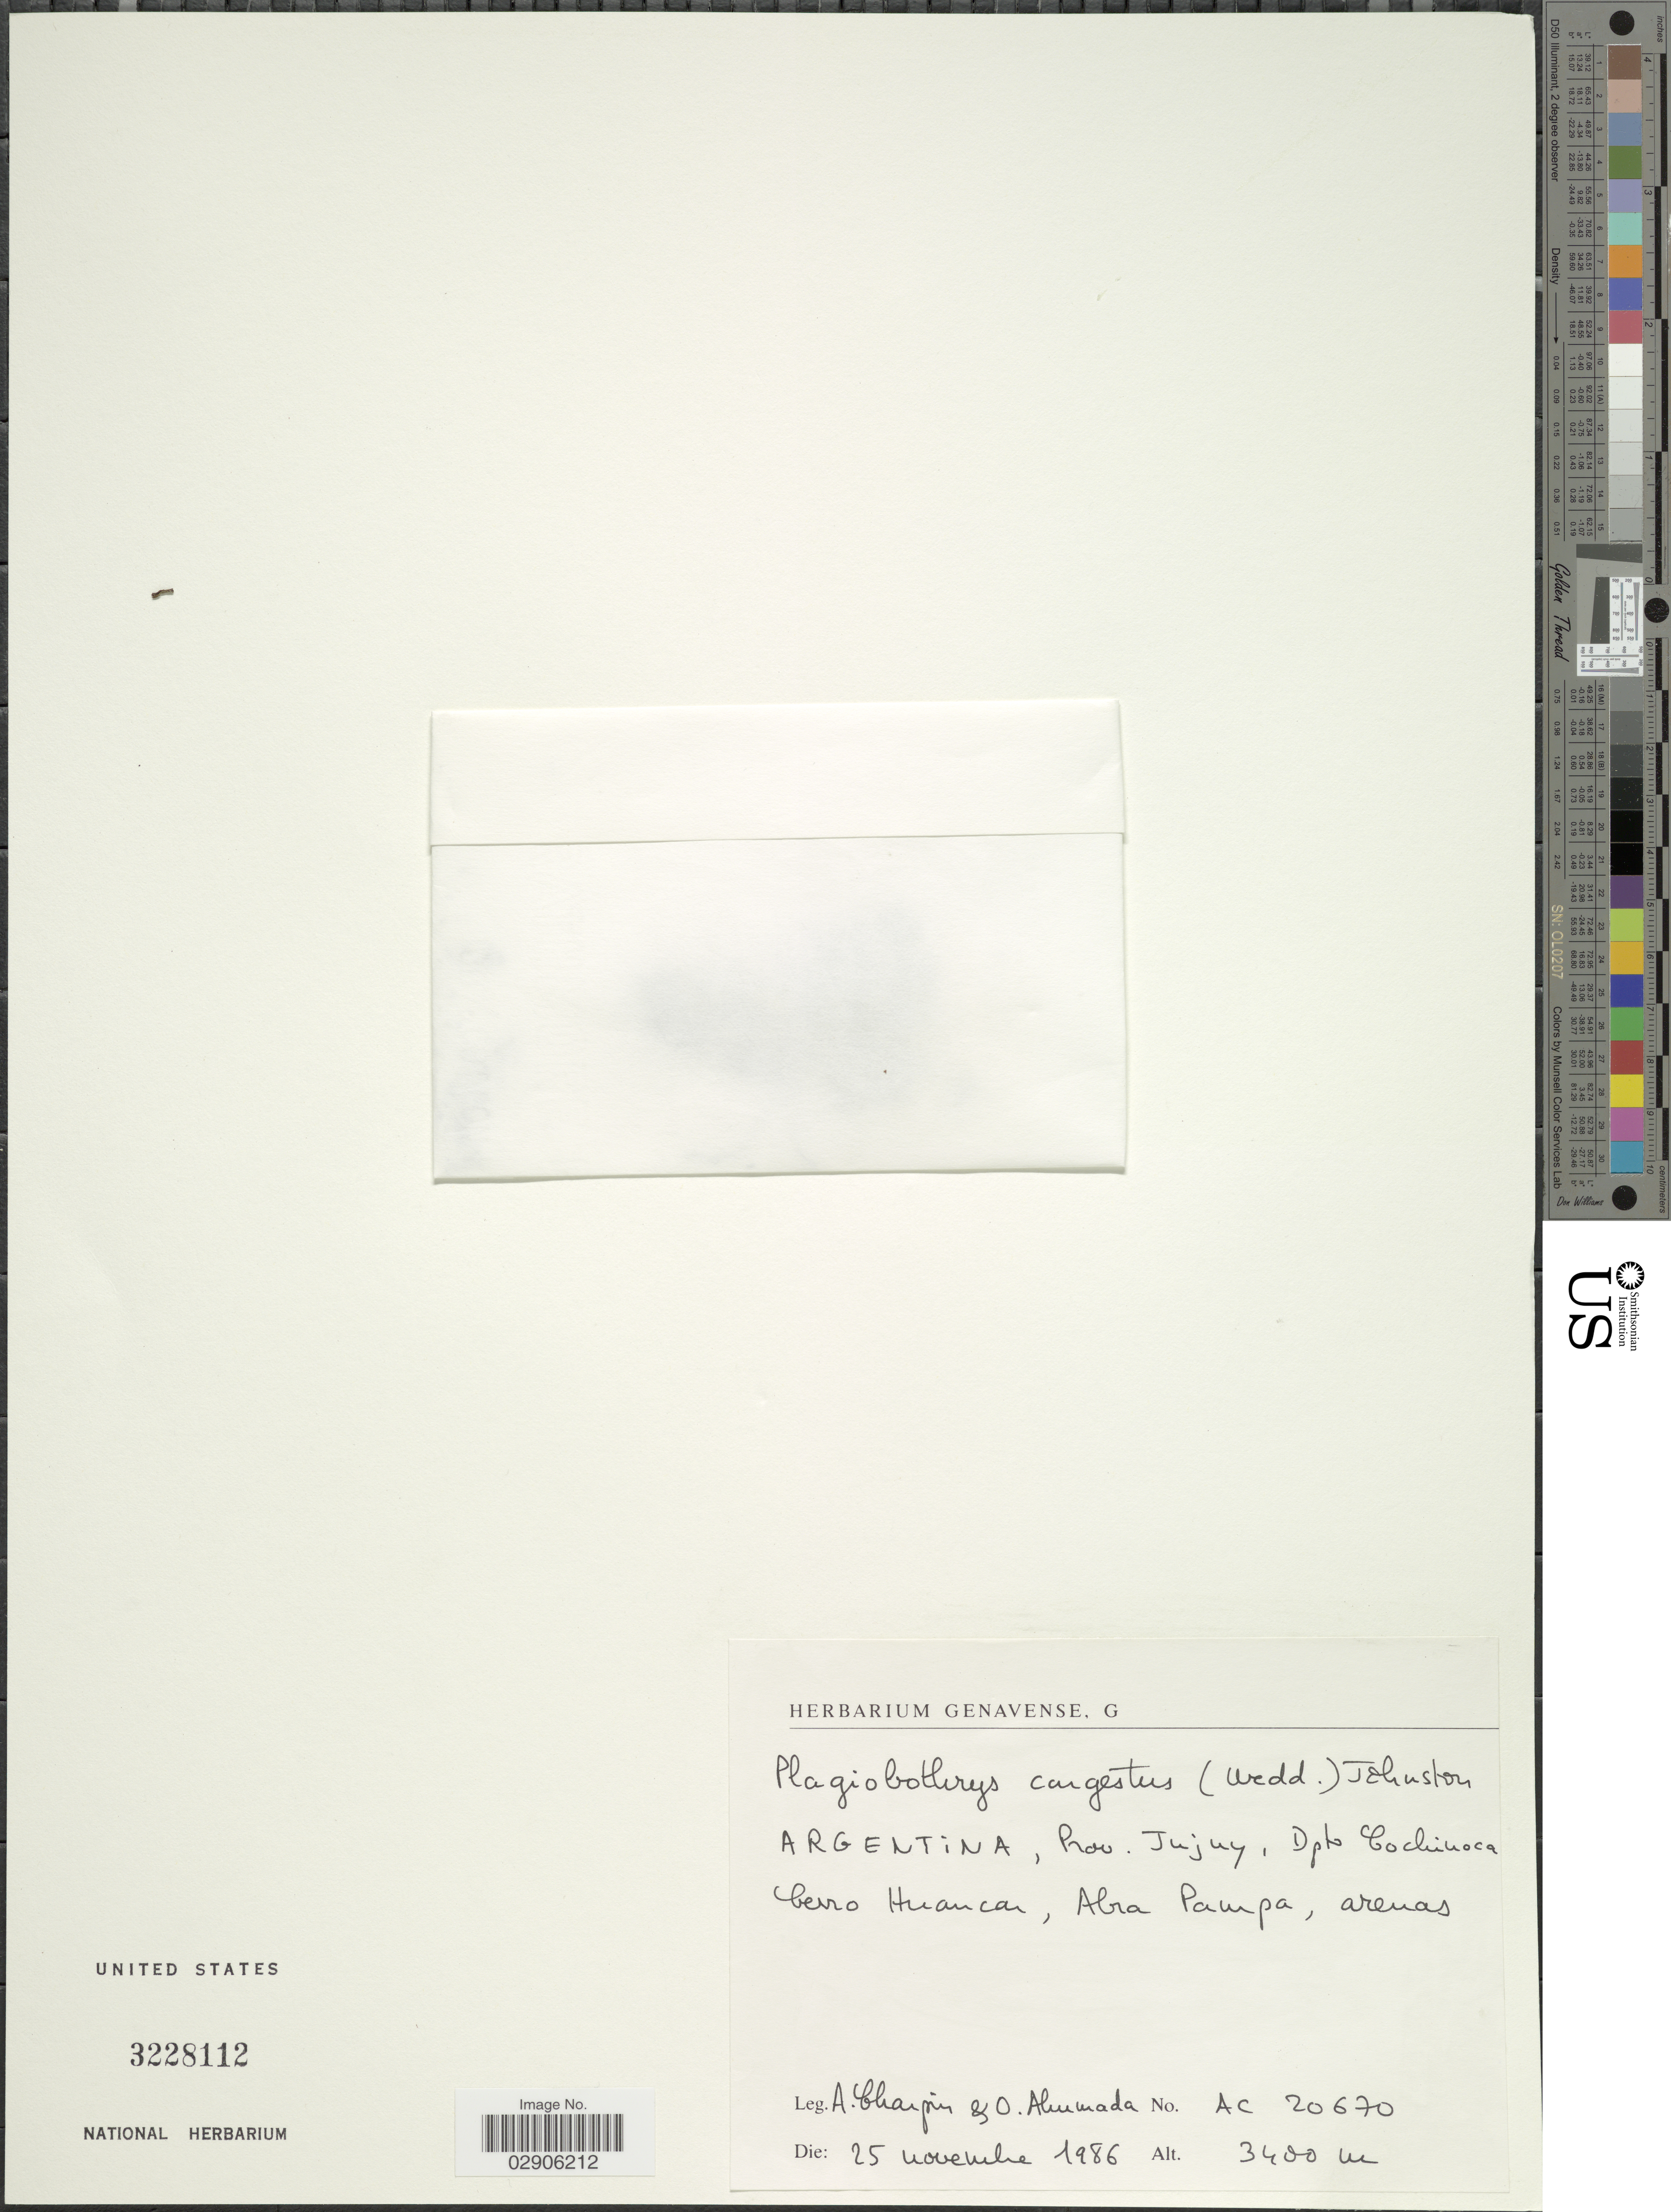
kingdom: Plantae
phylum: Tracheophyta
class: Magnoliopsida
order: Boraginales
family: Boraginaceae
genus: Plagiobothrys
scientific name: Plagiobothrys congestus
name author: (Wedd.) I.M. Johnst.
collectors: A. Chaipin & O. Alemada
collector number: AC 20670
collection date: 1986-11-25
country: Argentina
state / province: Jujuy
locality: Prov. Jujuy, Dpto. Cochinoca, Cerro Huanca, Abra Pampa, arenas.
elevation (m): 3400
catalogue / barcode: US 3228112